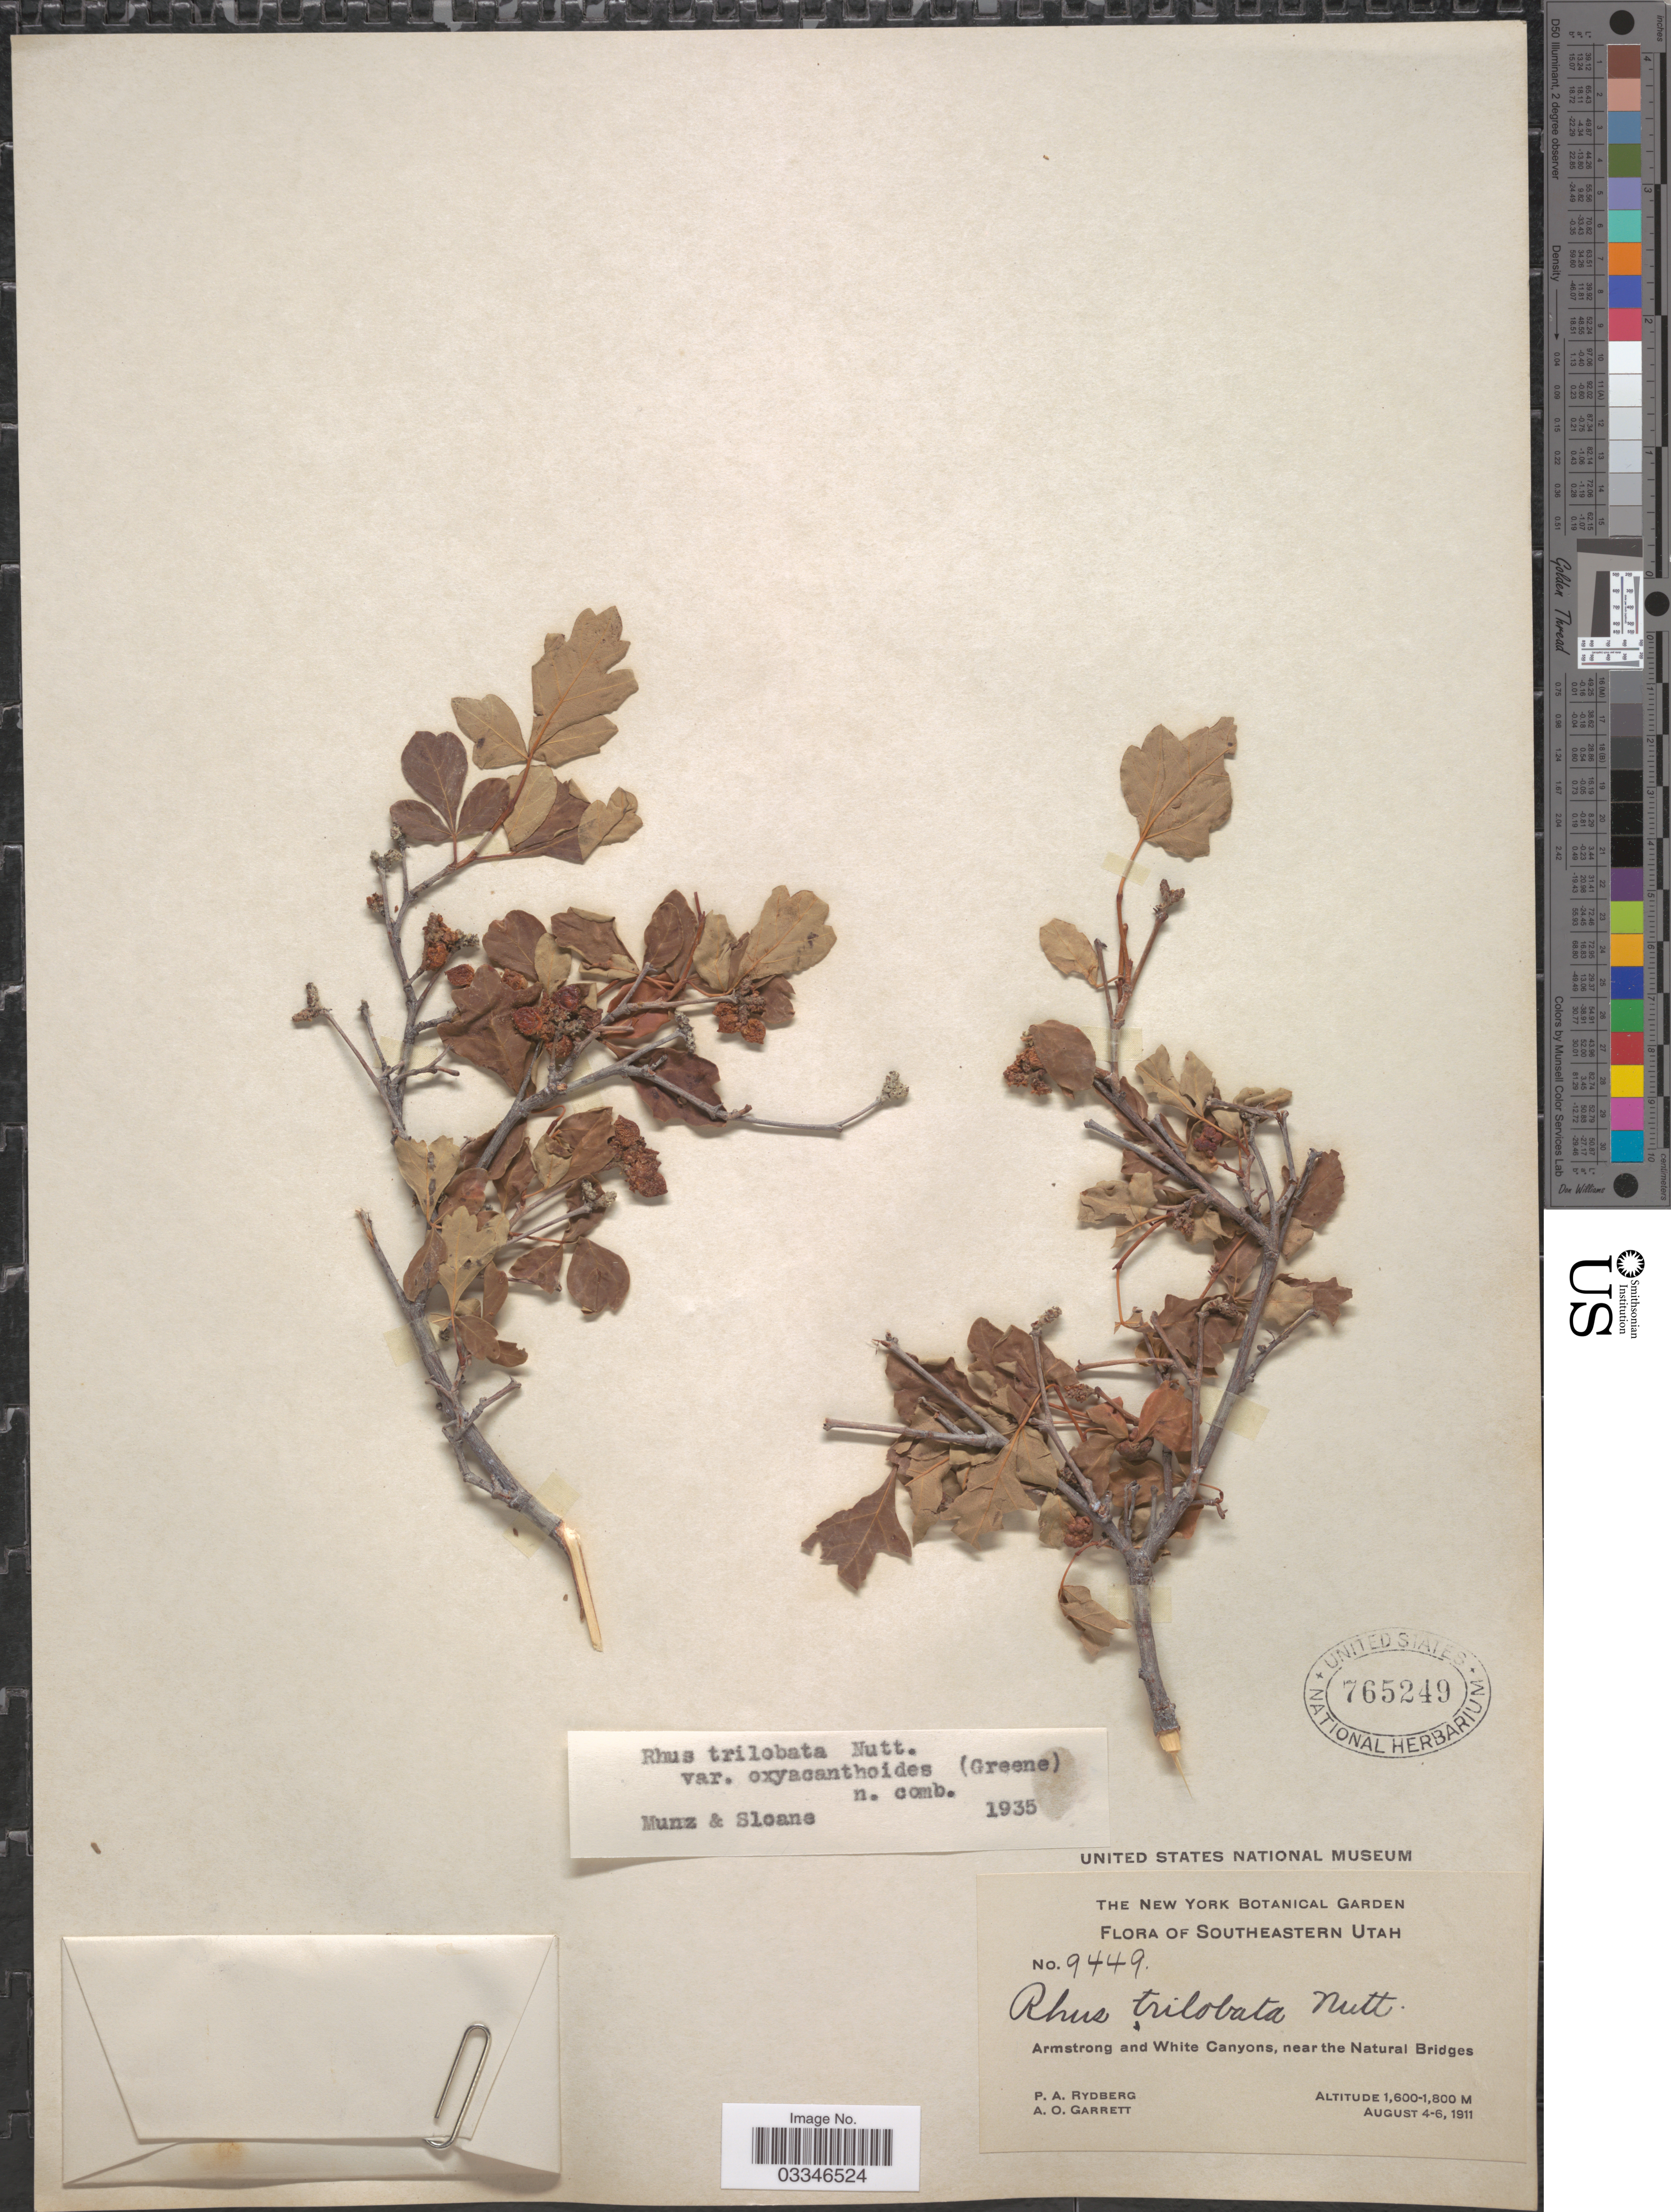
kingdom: Plantae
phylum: Tracheophyta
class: Magnoliopsida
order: Sapindales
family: Anacardiaceae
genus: Rhus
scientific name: Rhus trilobata var oxyacanthoides (Greene) Munz & Sloana ined.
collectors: P. A. Rydberg & A. O. Garrett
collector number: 9449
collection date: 1911-08-04/1911-08-06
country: United States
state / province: Utah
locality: Southeastern Utah, Armstrong and White Canyons, near the Natural Bridges.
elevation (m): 1600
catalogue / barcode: US 765249